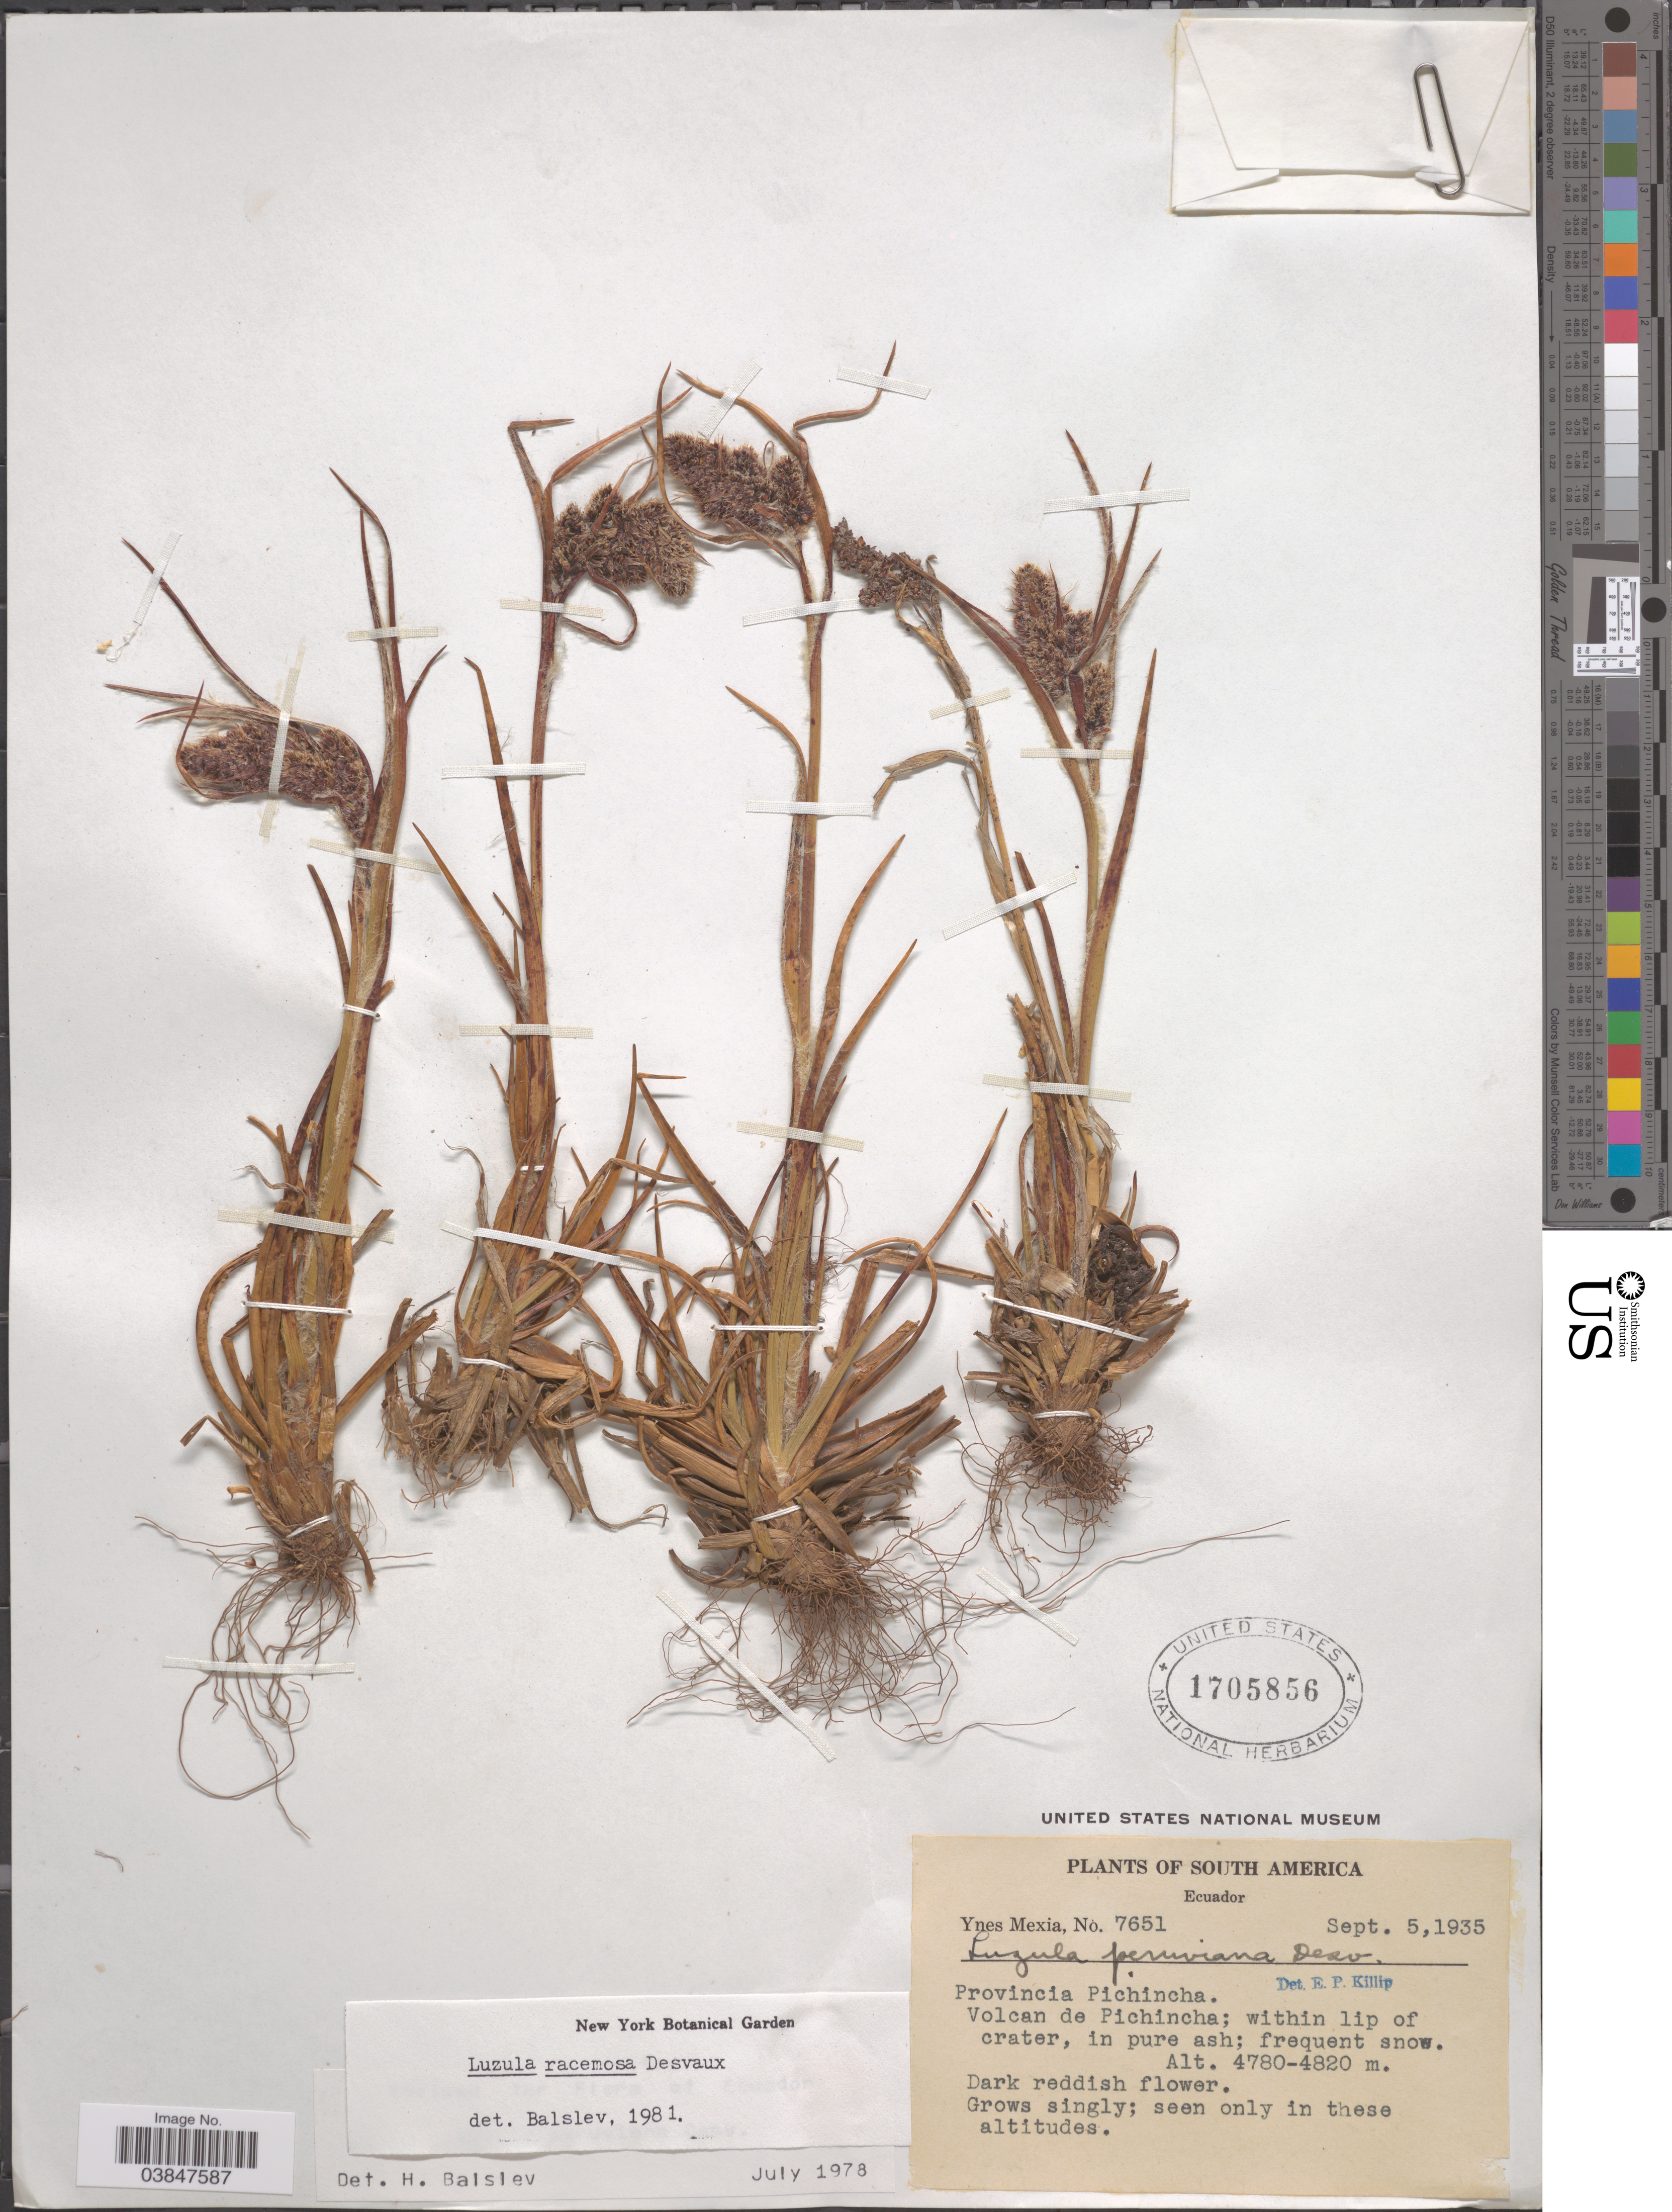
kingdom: Plantae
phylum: Tracheophyta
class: Liliopsida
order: Poales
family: Juncaceae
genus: Luzula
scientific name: Luzula racemosa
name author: Desv.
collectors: Y. Mexia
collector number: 7651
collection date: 1935-09-05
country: Ecuador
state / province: Pichincha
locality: Volcan de Pichincha.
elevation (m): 4780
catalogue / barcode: US 1705856